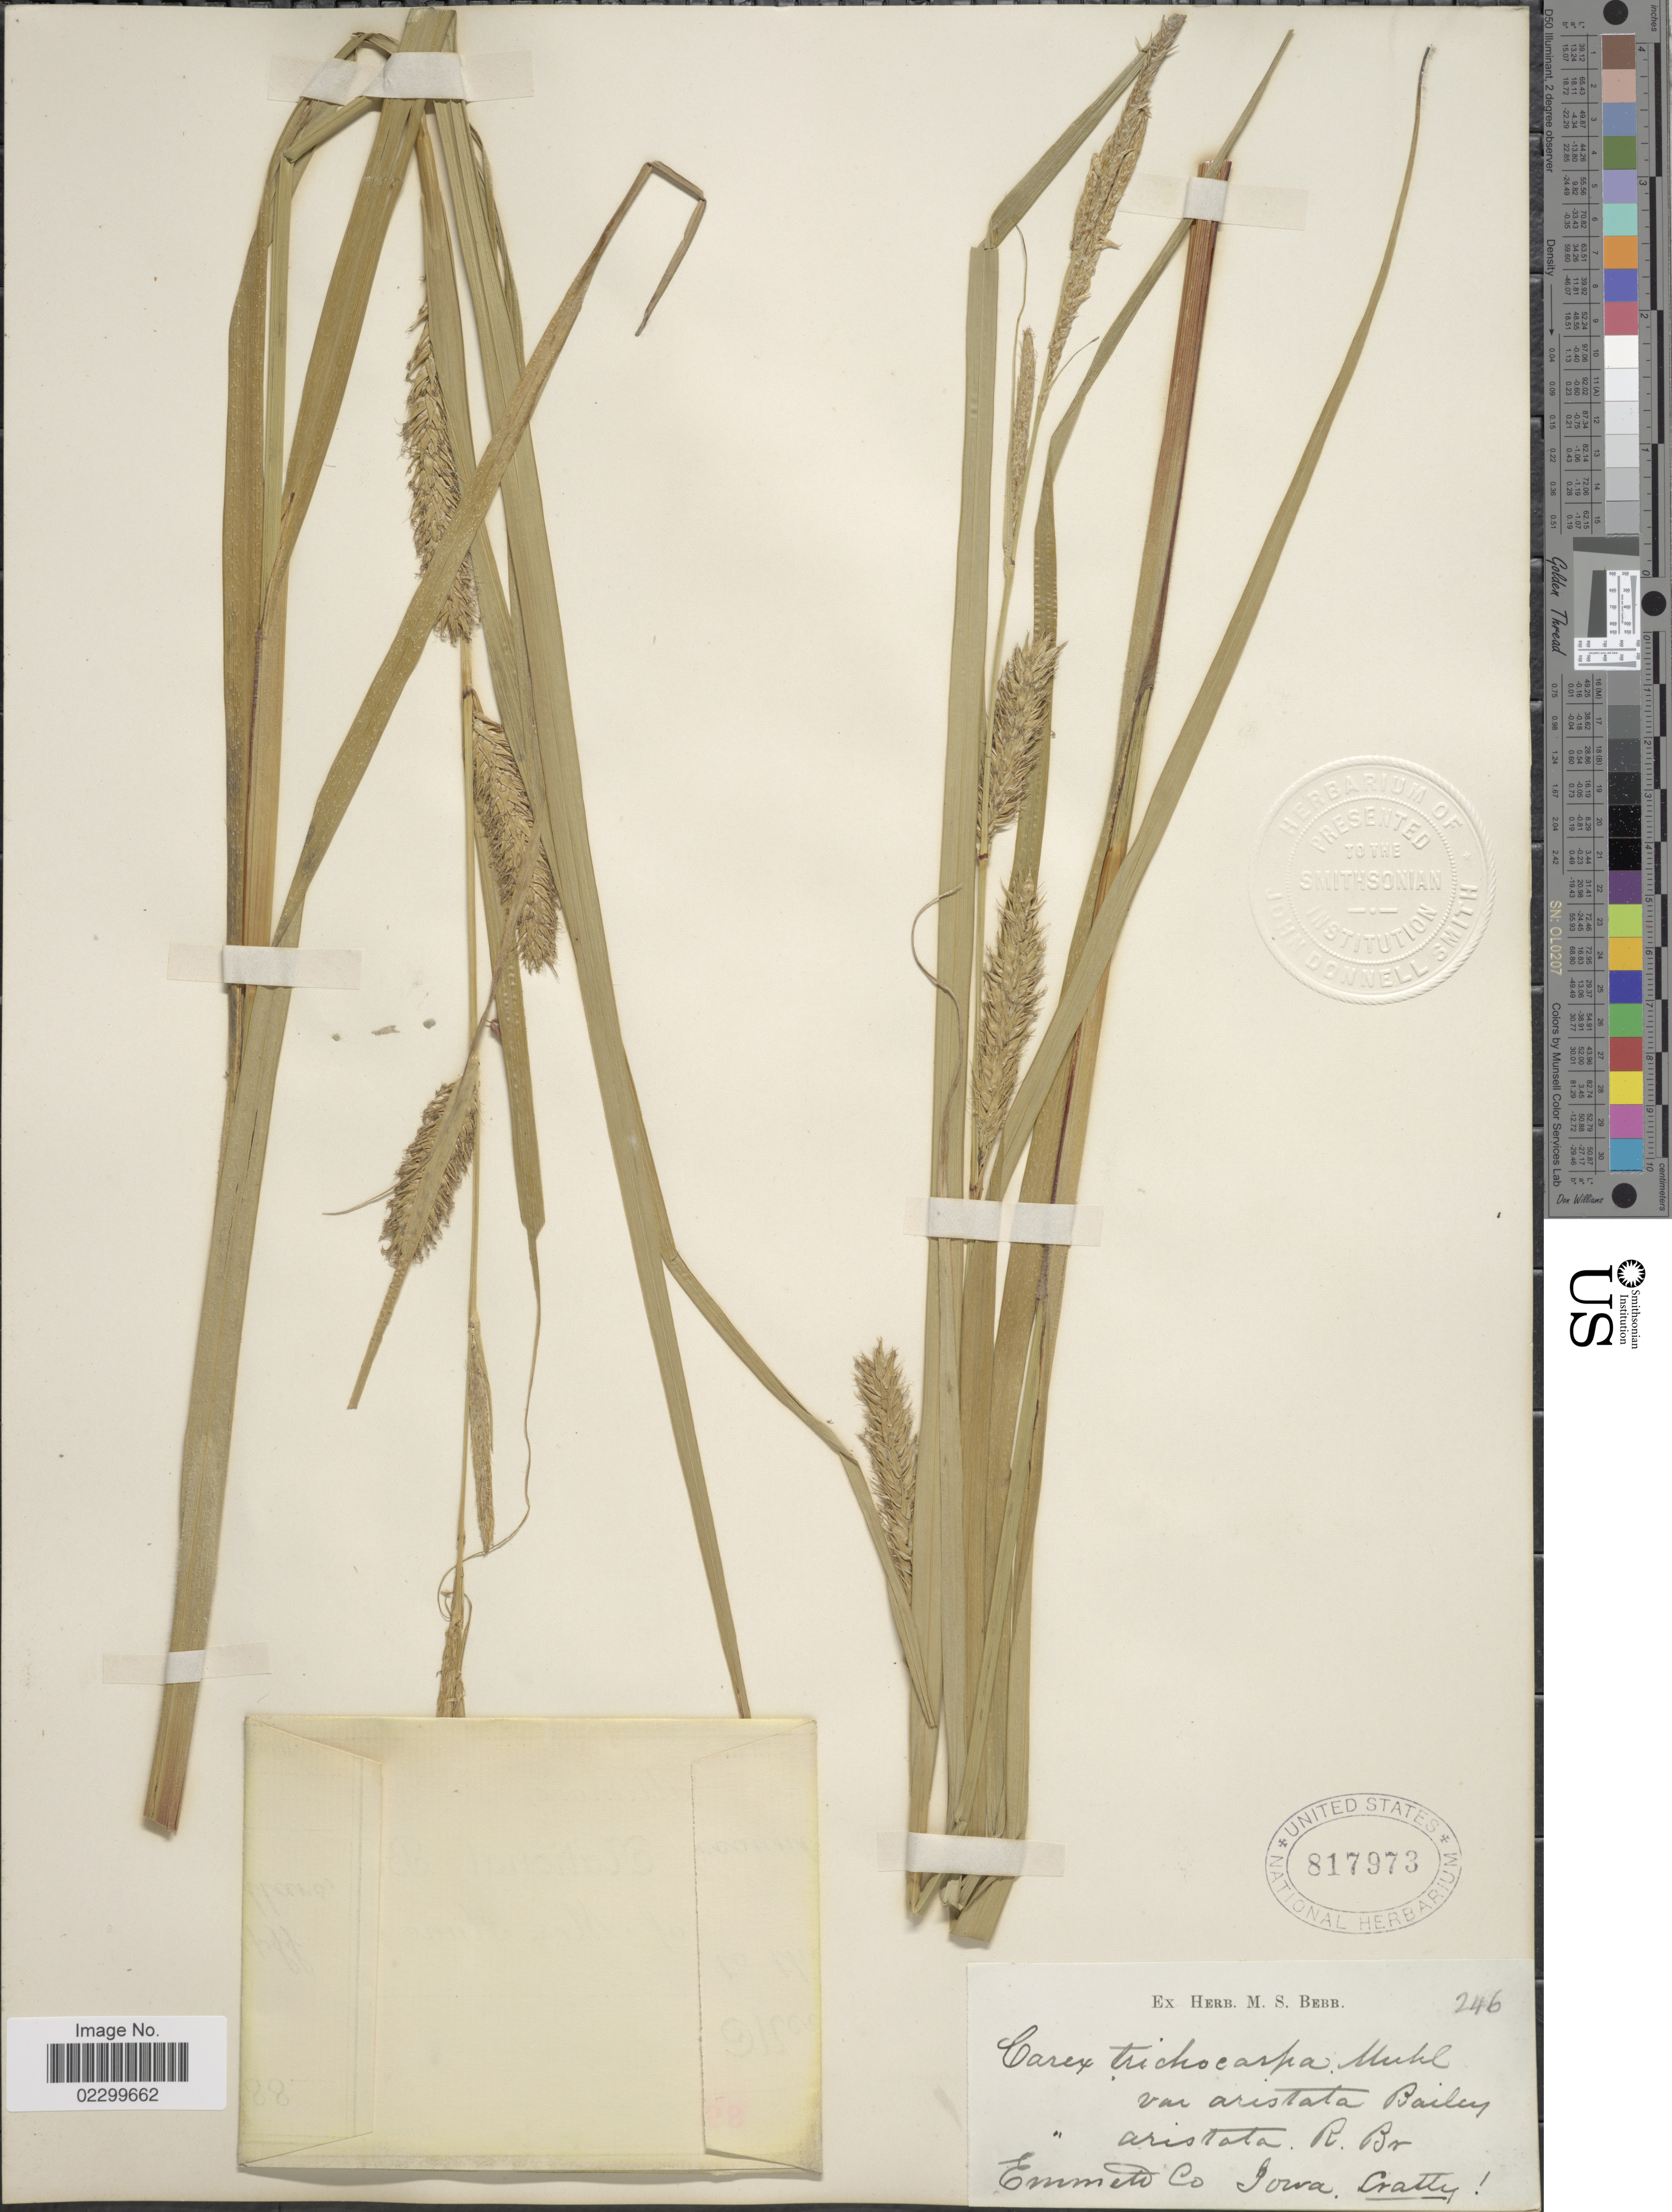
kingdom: Plantae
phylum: Tracheophyta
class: Liliopsida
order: Poales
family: Cyperaceae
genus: Carex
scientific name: Carex atherodes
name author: Spreng.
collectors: R. Cratty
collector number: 246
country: United States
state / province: Iowa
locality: Emmett Co.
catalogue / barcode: US 817973